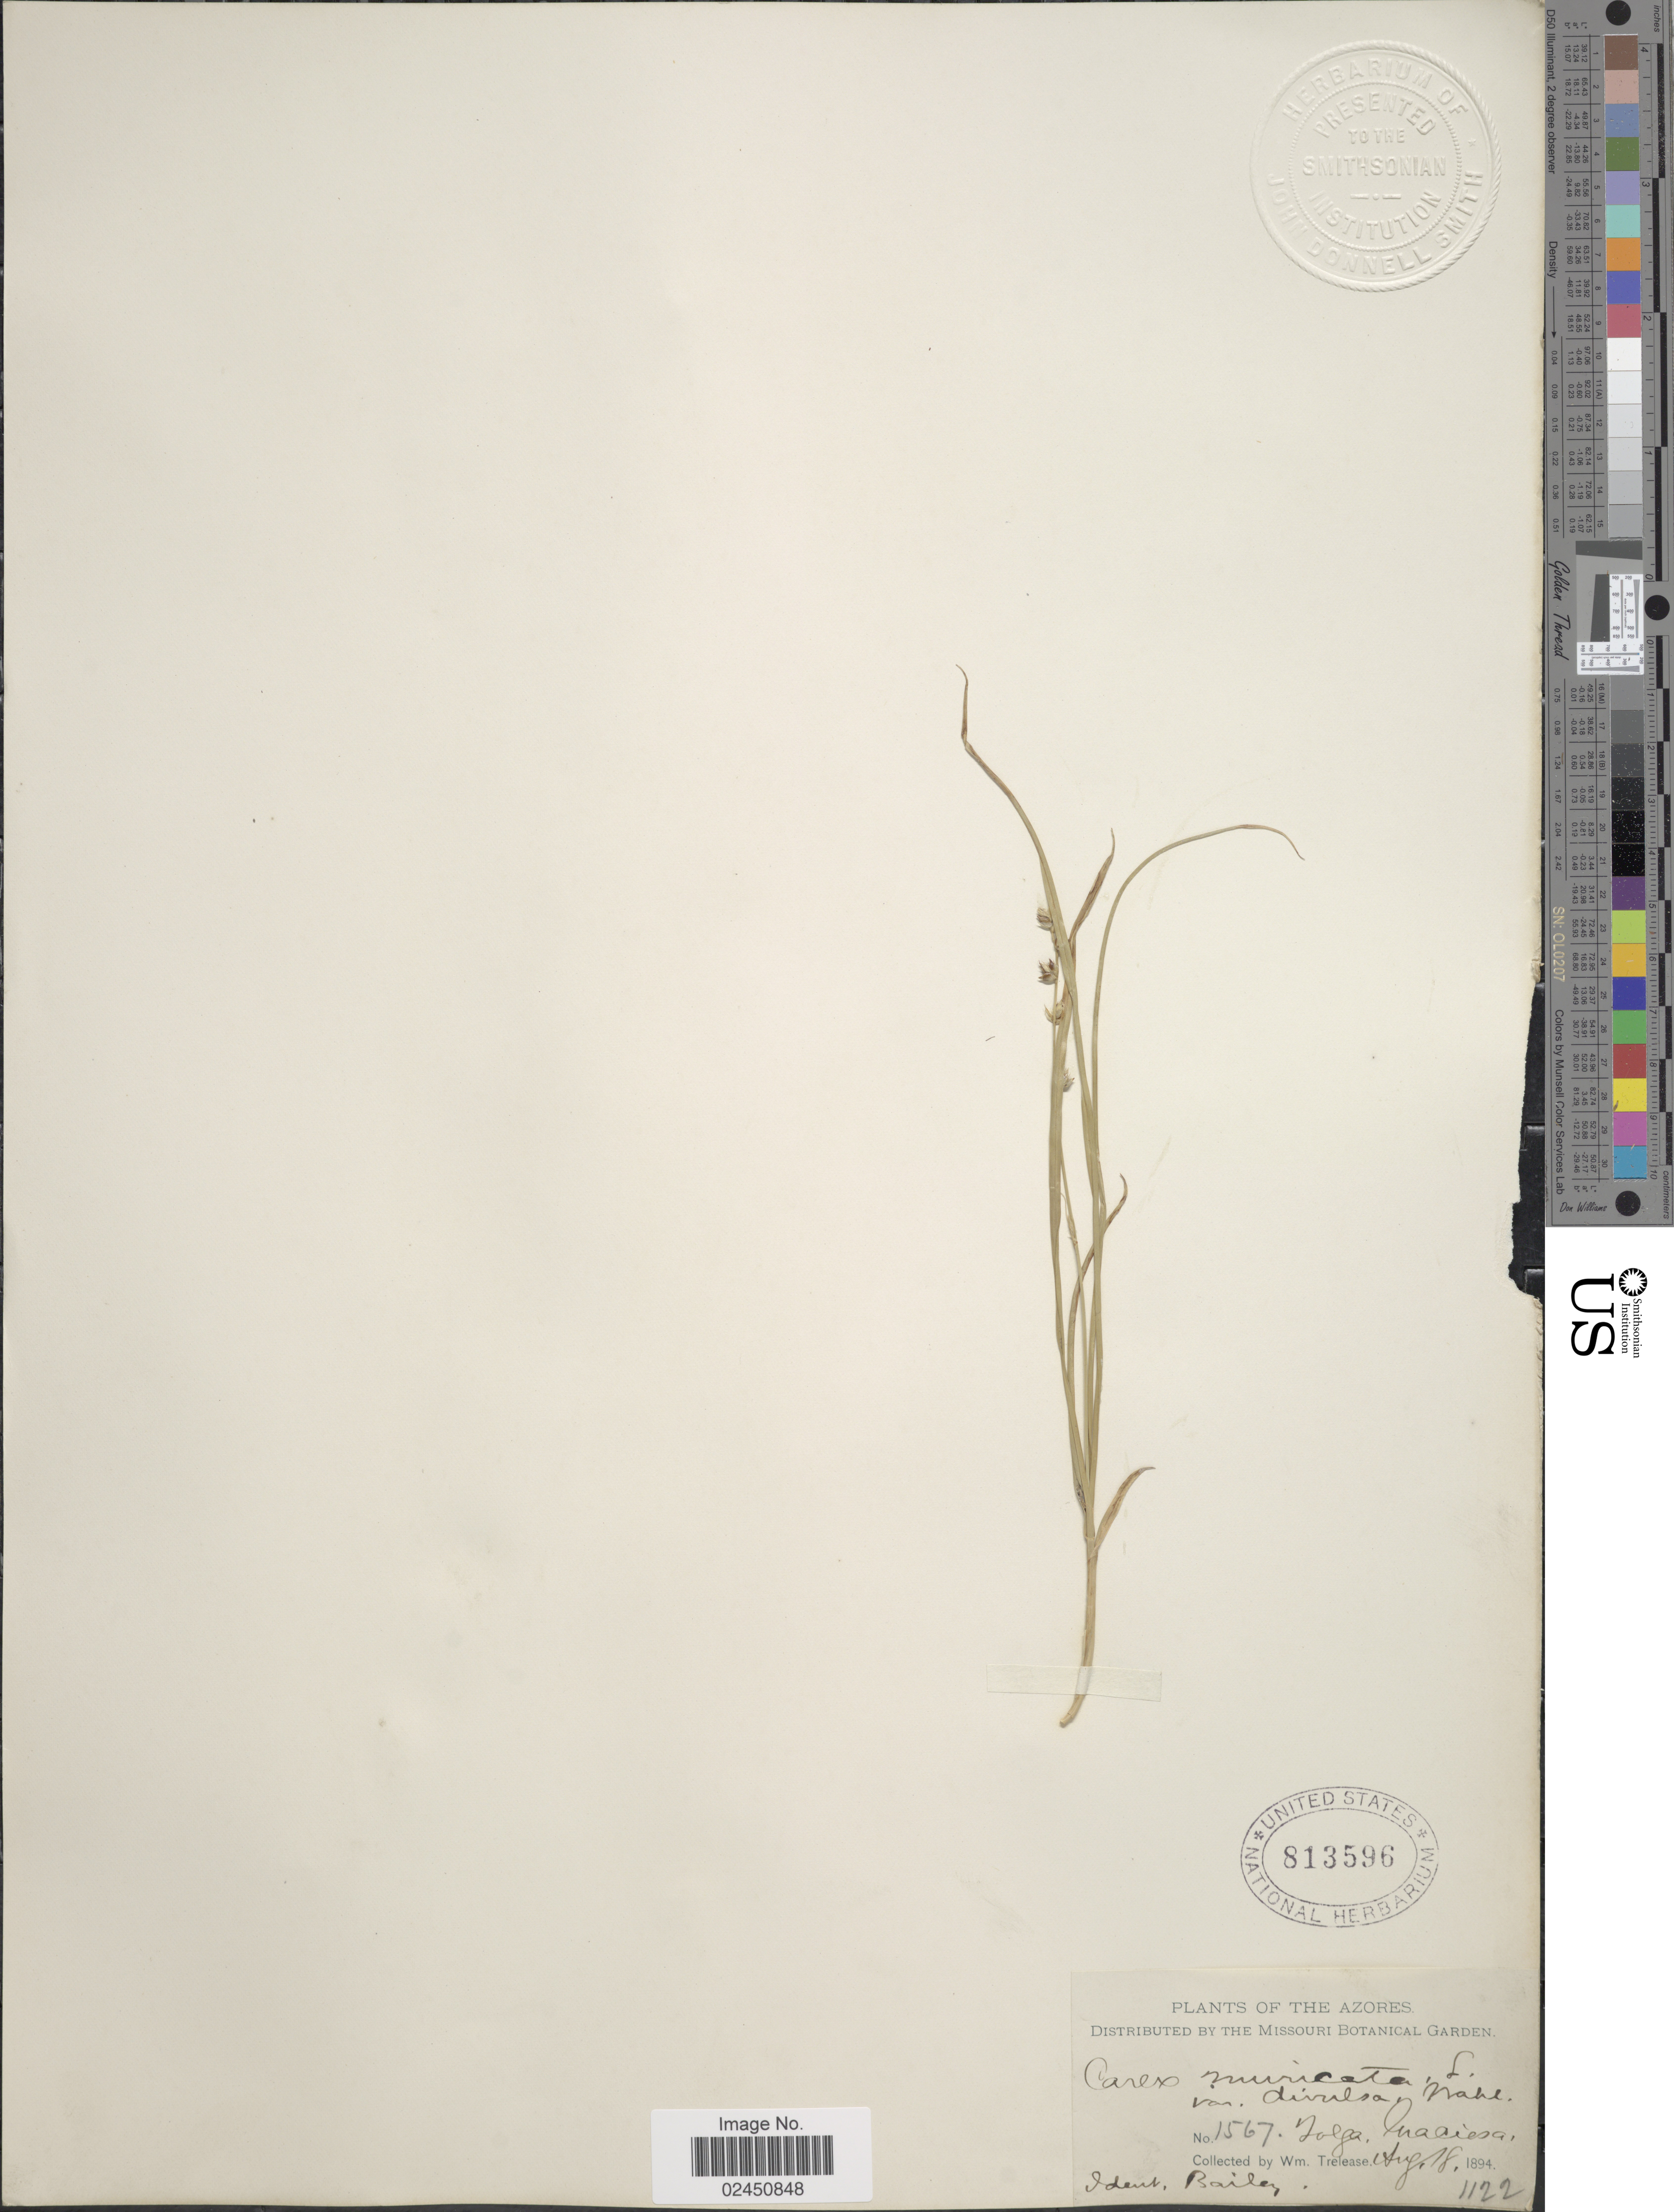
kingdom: Plantae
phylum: Tracheophyta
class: Liliopsida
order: Poales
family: Cyperaceae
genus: Carex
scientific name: Carex muricata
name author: L.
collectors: W. Trelease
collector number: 1567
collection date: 1894-08-18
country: Portugal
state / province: Azores (Aut. Reg.)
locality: Folga, Graciosa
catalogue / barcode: US 813596